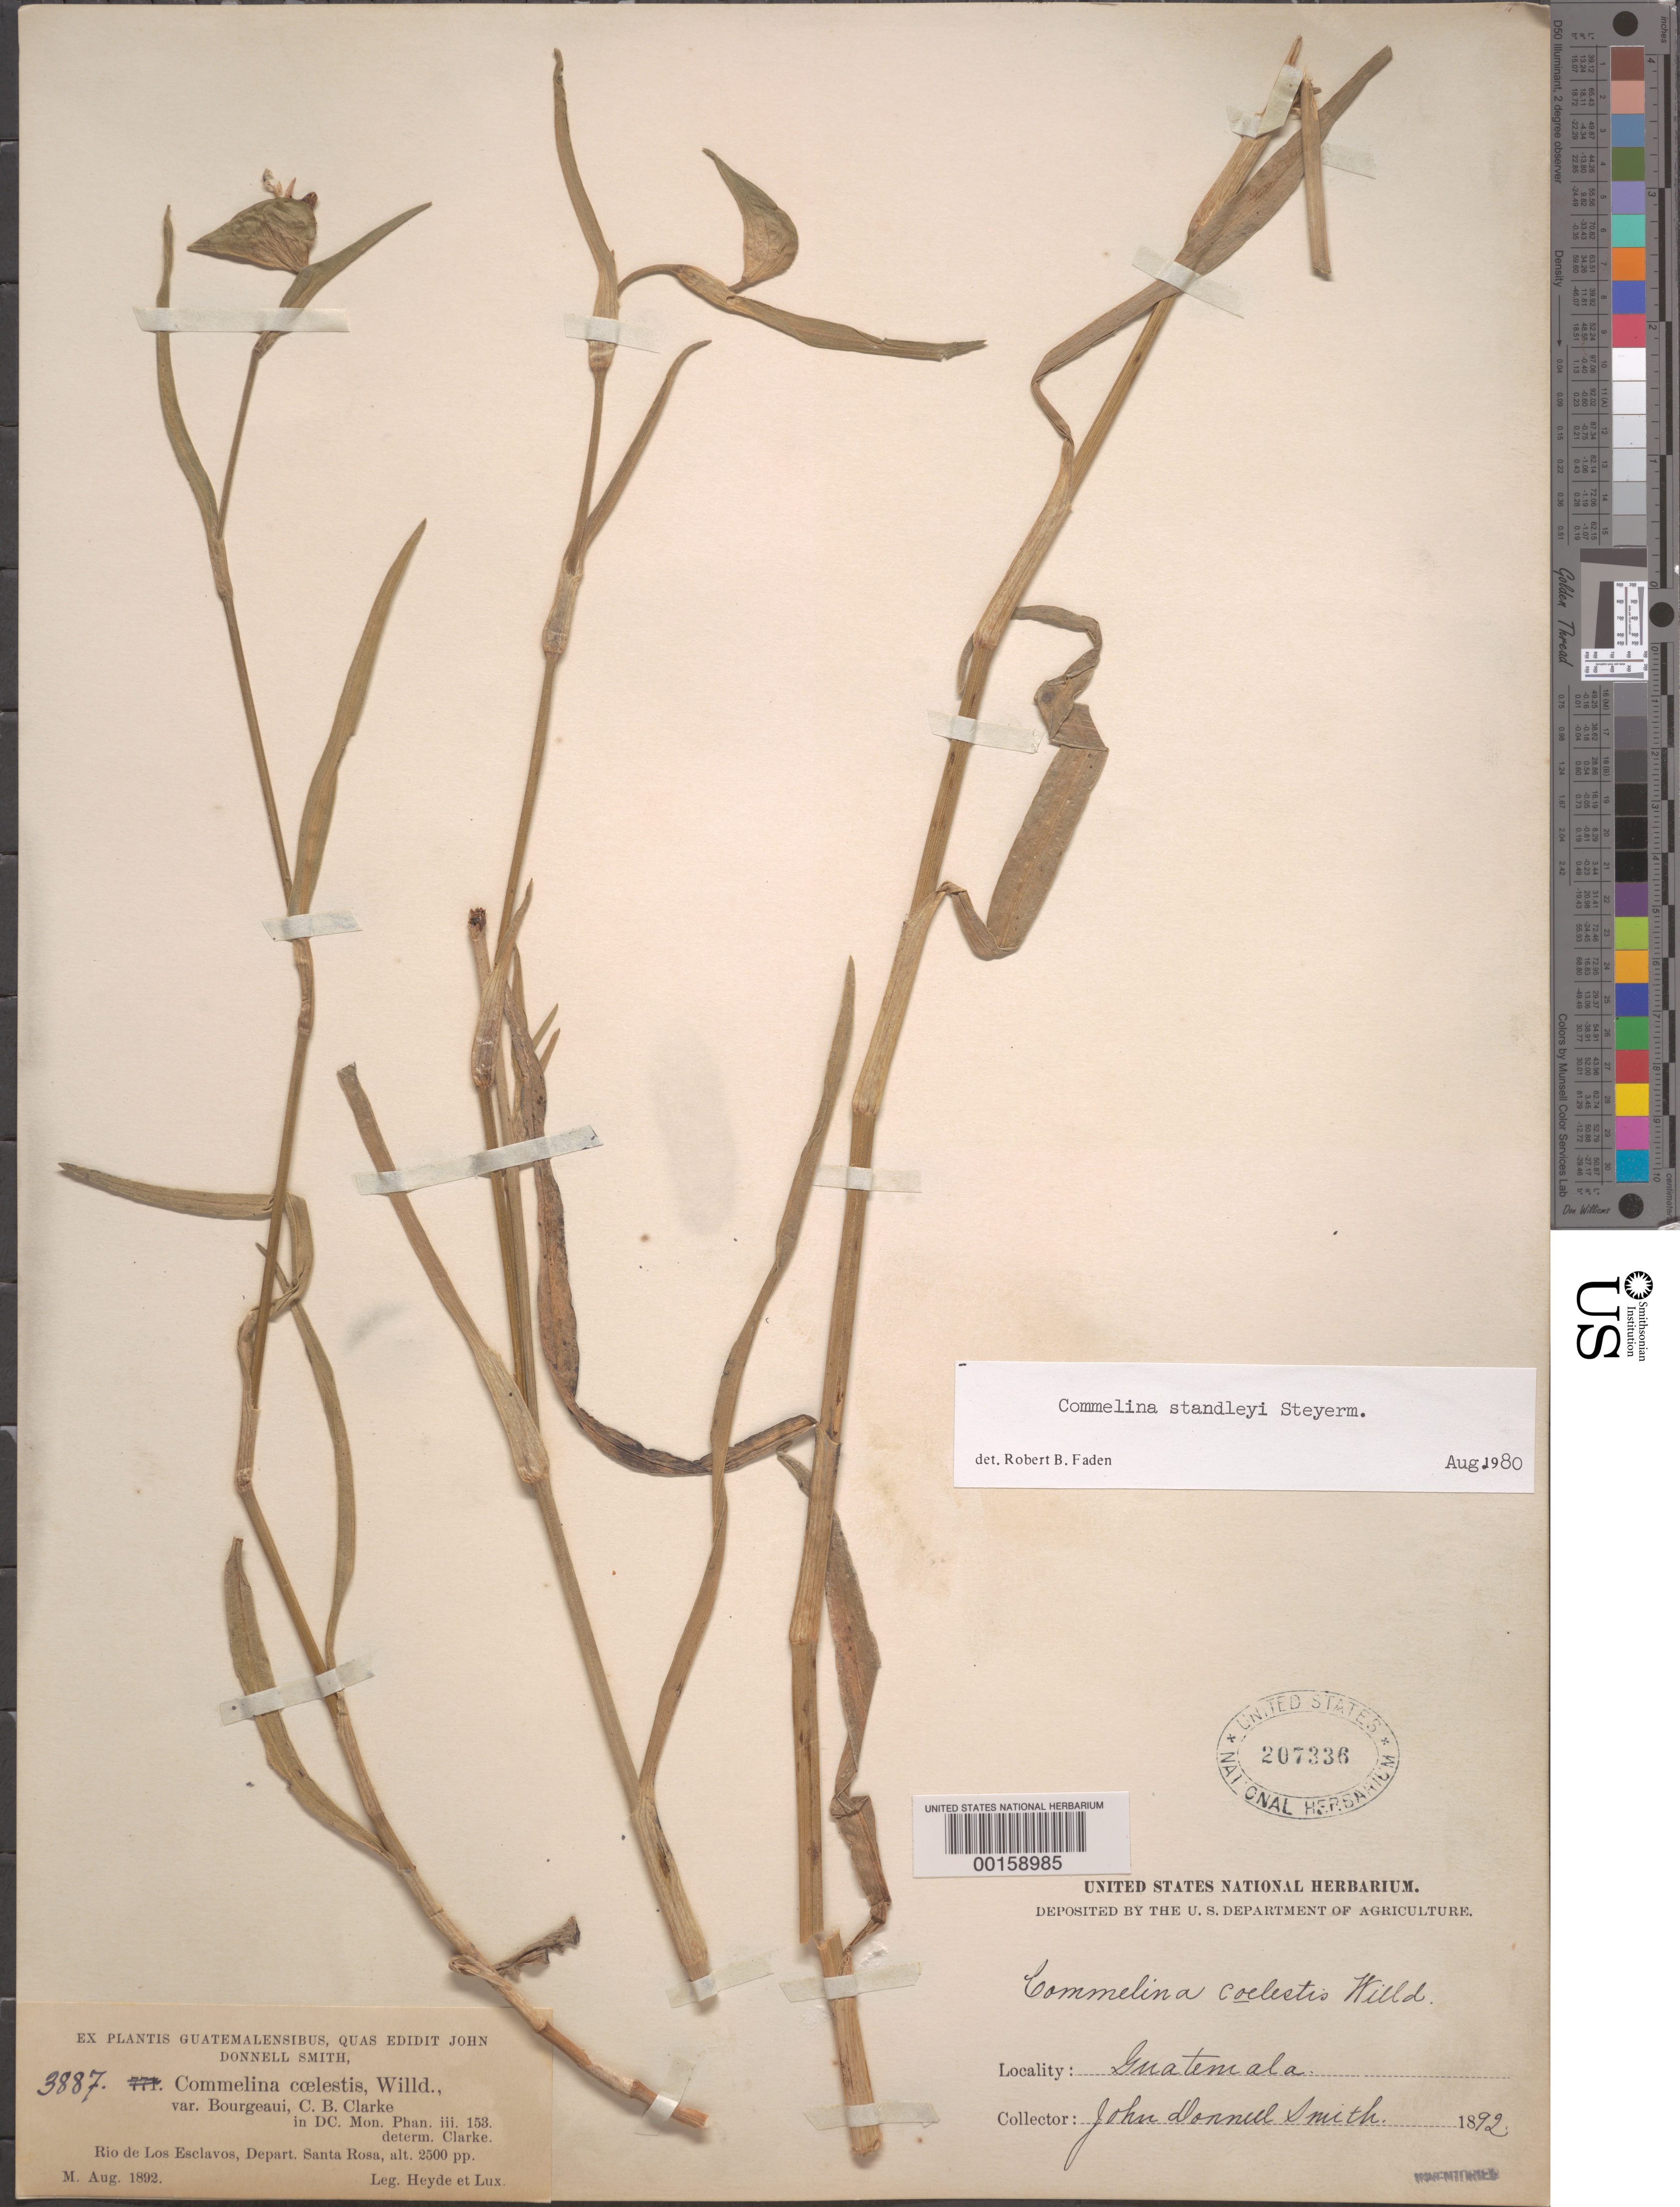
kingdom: Plantae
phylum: Tracheophyta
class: Liliopsida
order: Commelinales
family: Commelinaceae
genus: Commelina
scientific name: Commelina standleyi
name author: Steyerm.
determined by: Faden, Robert B., (US), Smithsonian Institution - National Museum of Natural History (UNITED STATES)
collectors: J. Donnell Smith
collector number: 3887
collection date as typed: Aug 1892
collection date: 1892-08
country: Guatemala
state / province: Santa Rosa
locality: Rio de Los Esclavos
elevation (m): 763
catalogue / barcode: US 207336